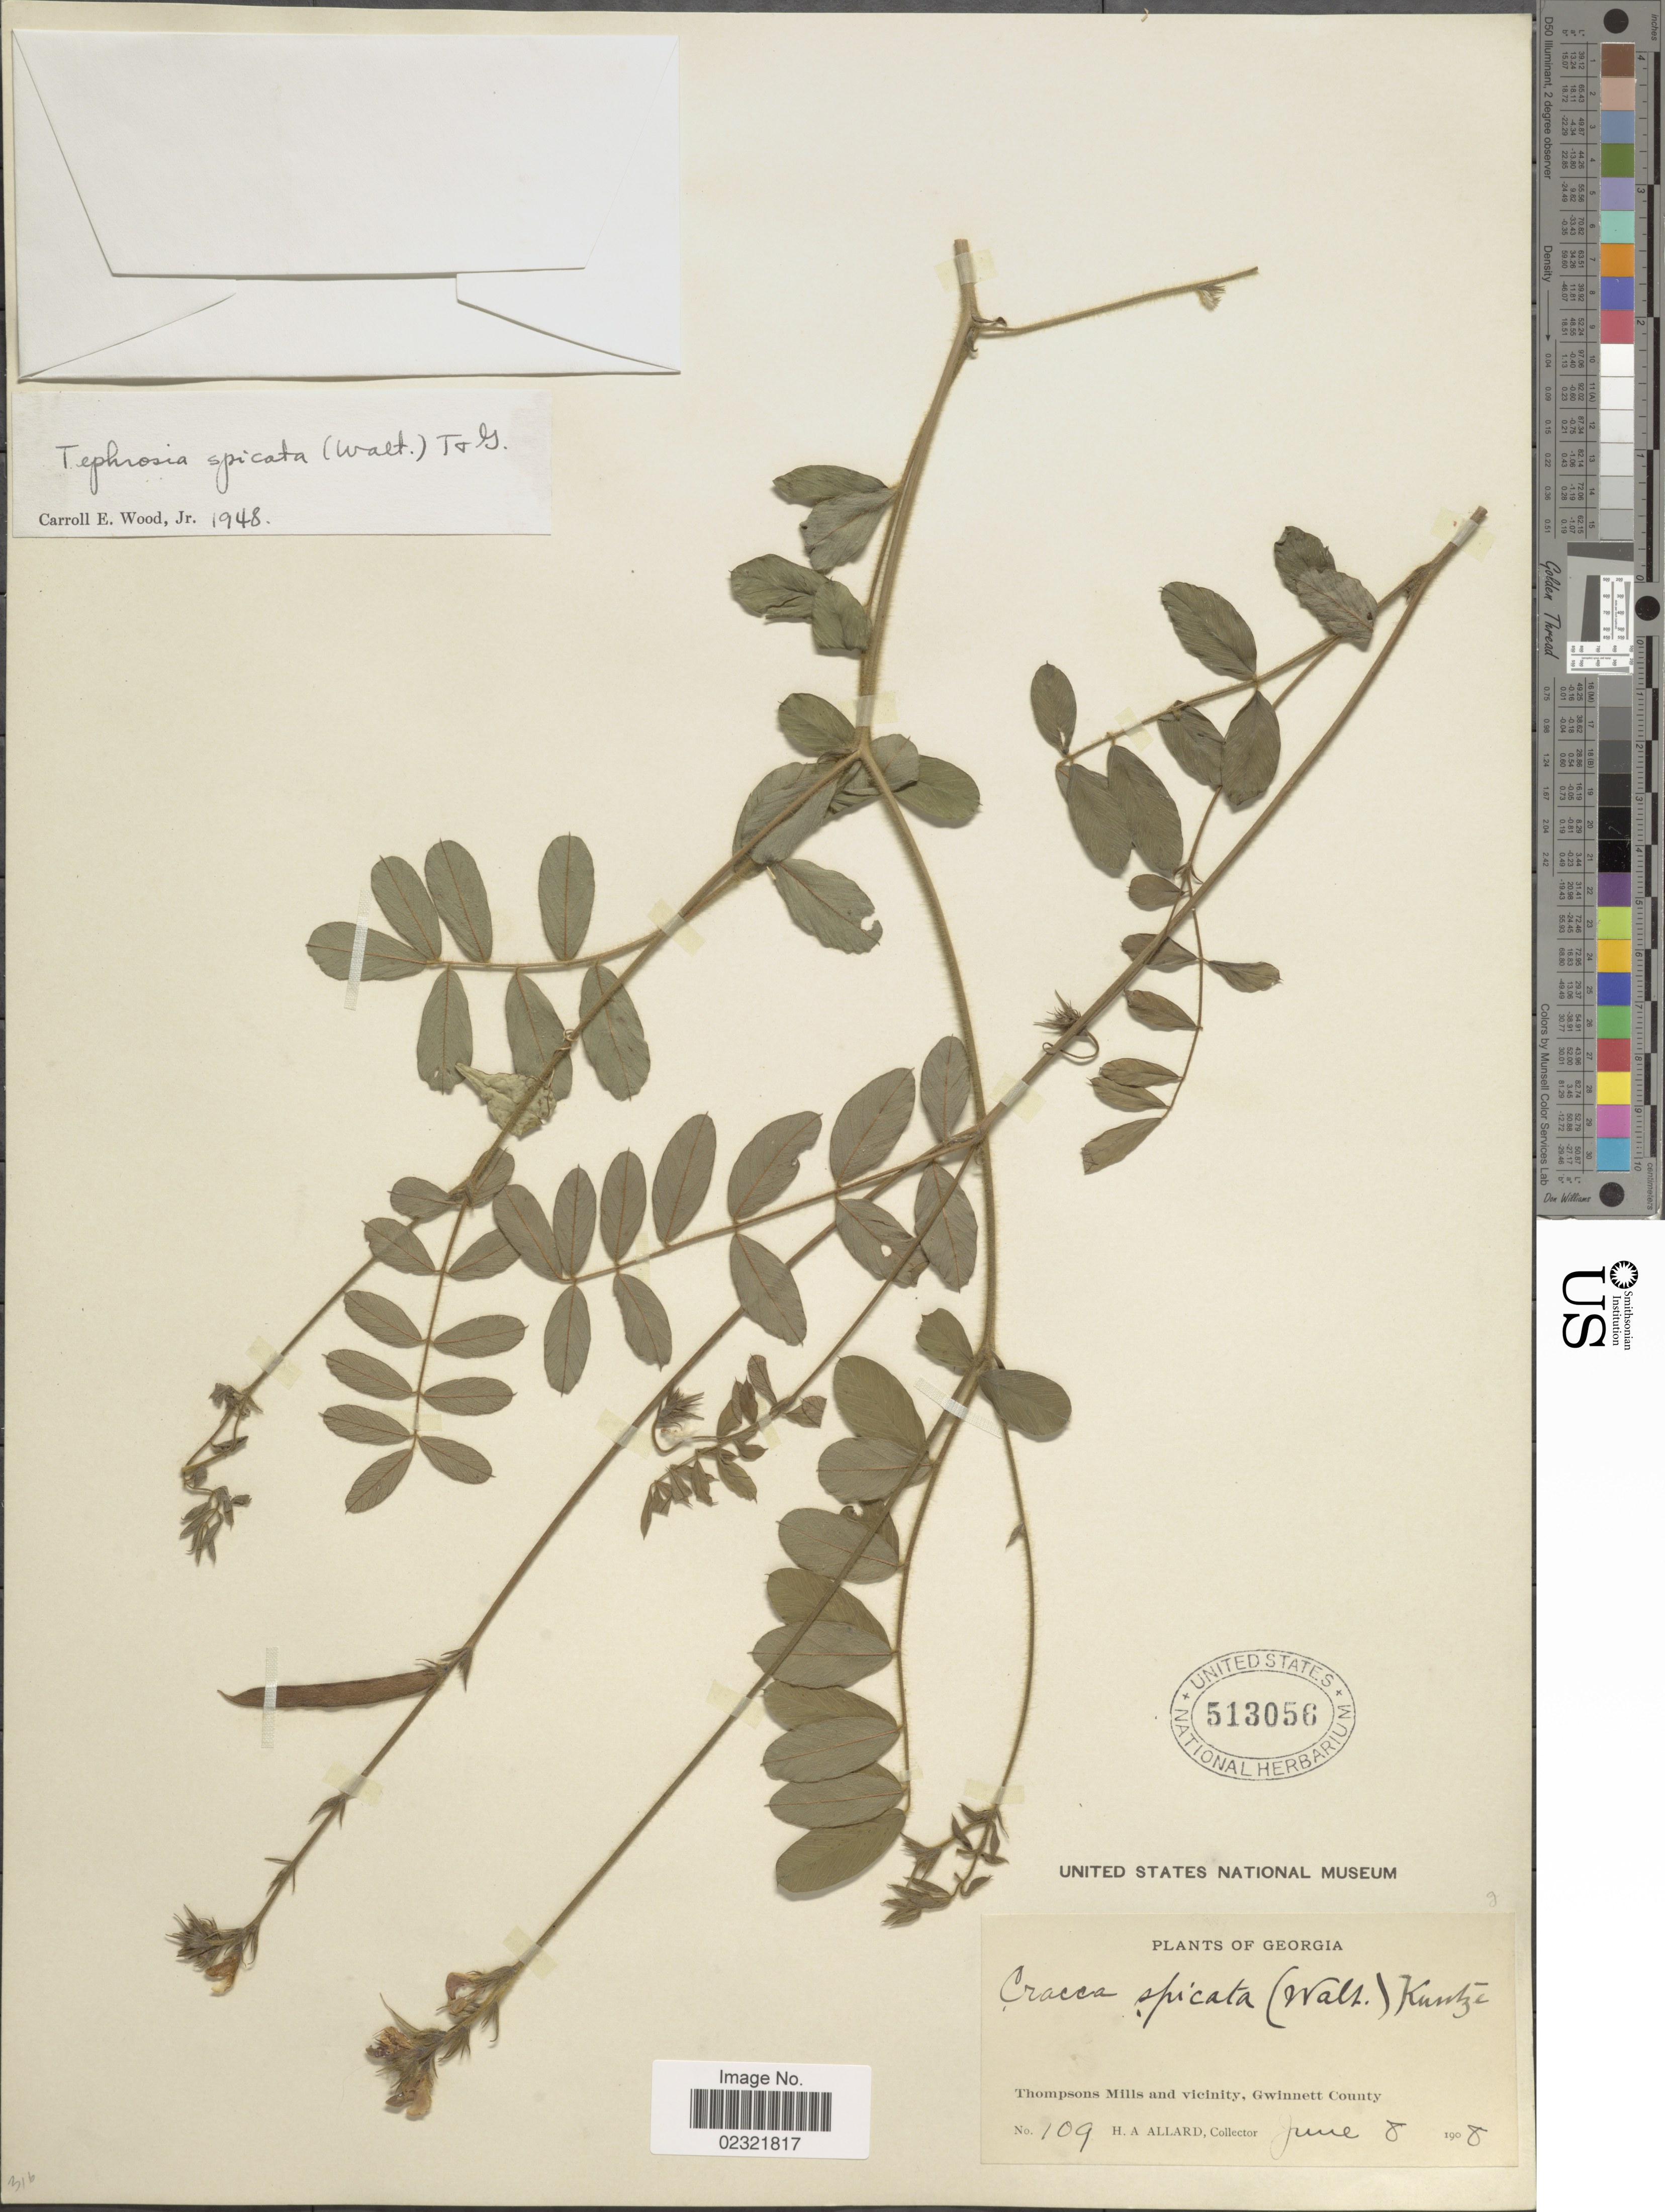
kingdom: Plantae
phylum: Tracheophyta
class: Magnoliopsida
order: Fabales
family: Fabaceae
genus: Tephrosia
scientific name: Tephrosia spicata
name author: (Walter) Torr. & A. Gray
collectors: H. A. Allard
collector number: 109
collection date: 1908-06-08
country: United States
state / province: Georgia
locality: Thompsons Mills and vicinity, Gwinnett County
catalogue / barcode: US 513056